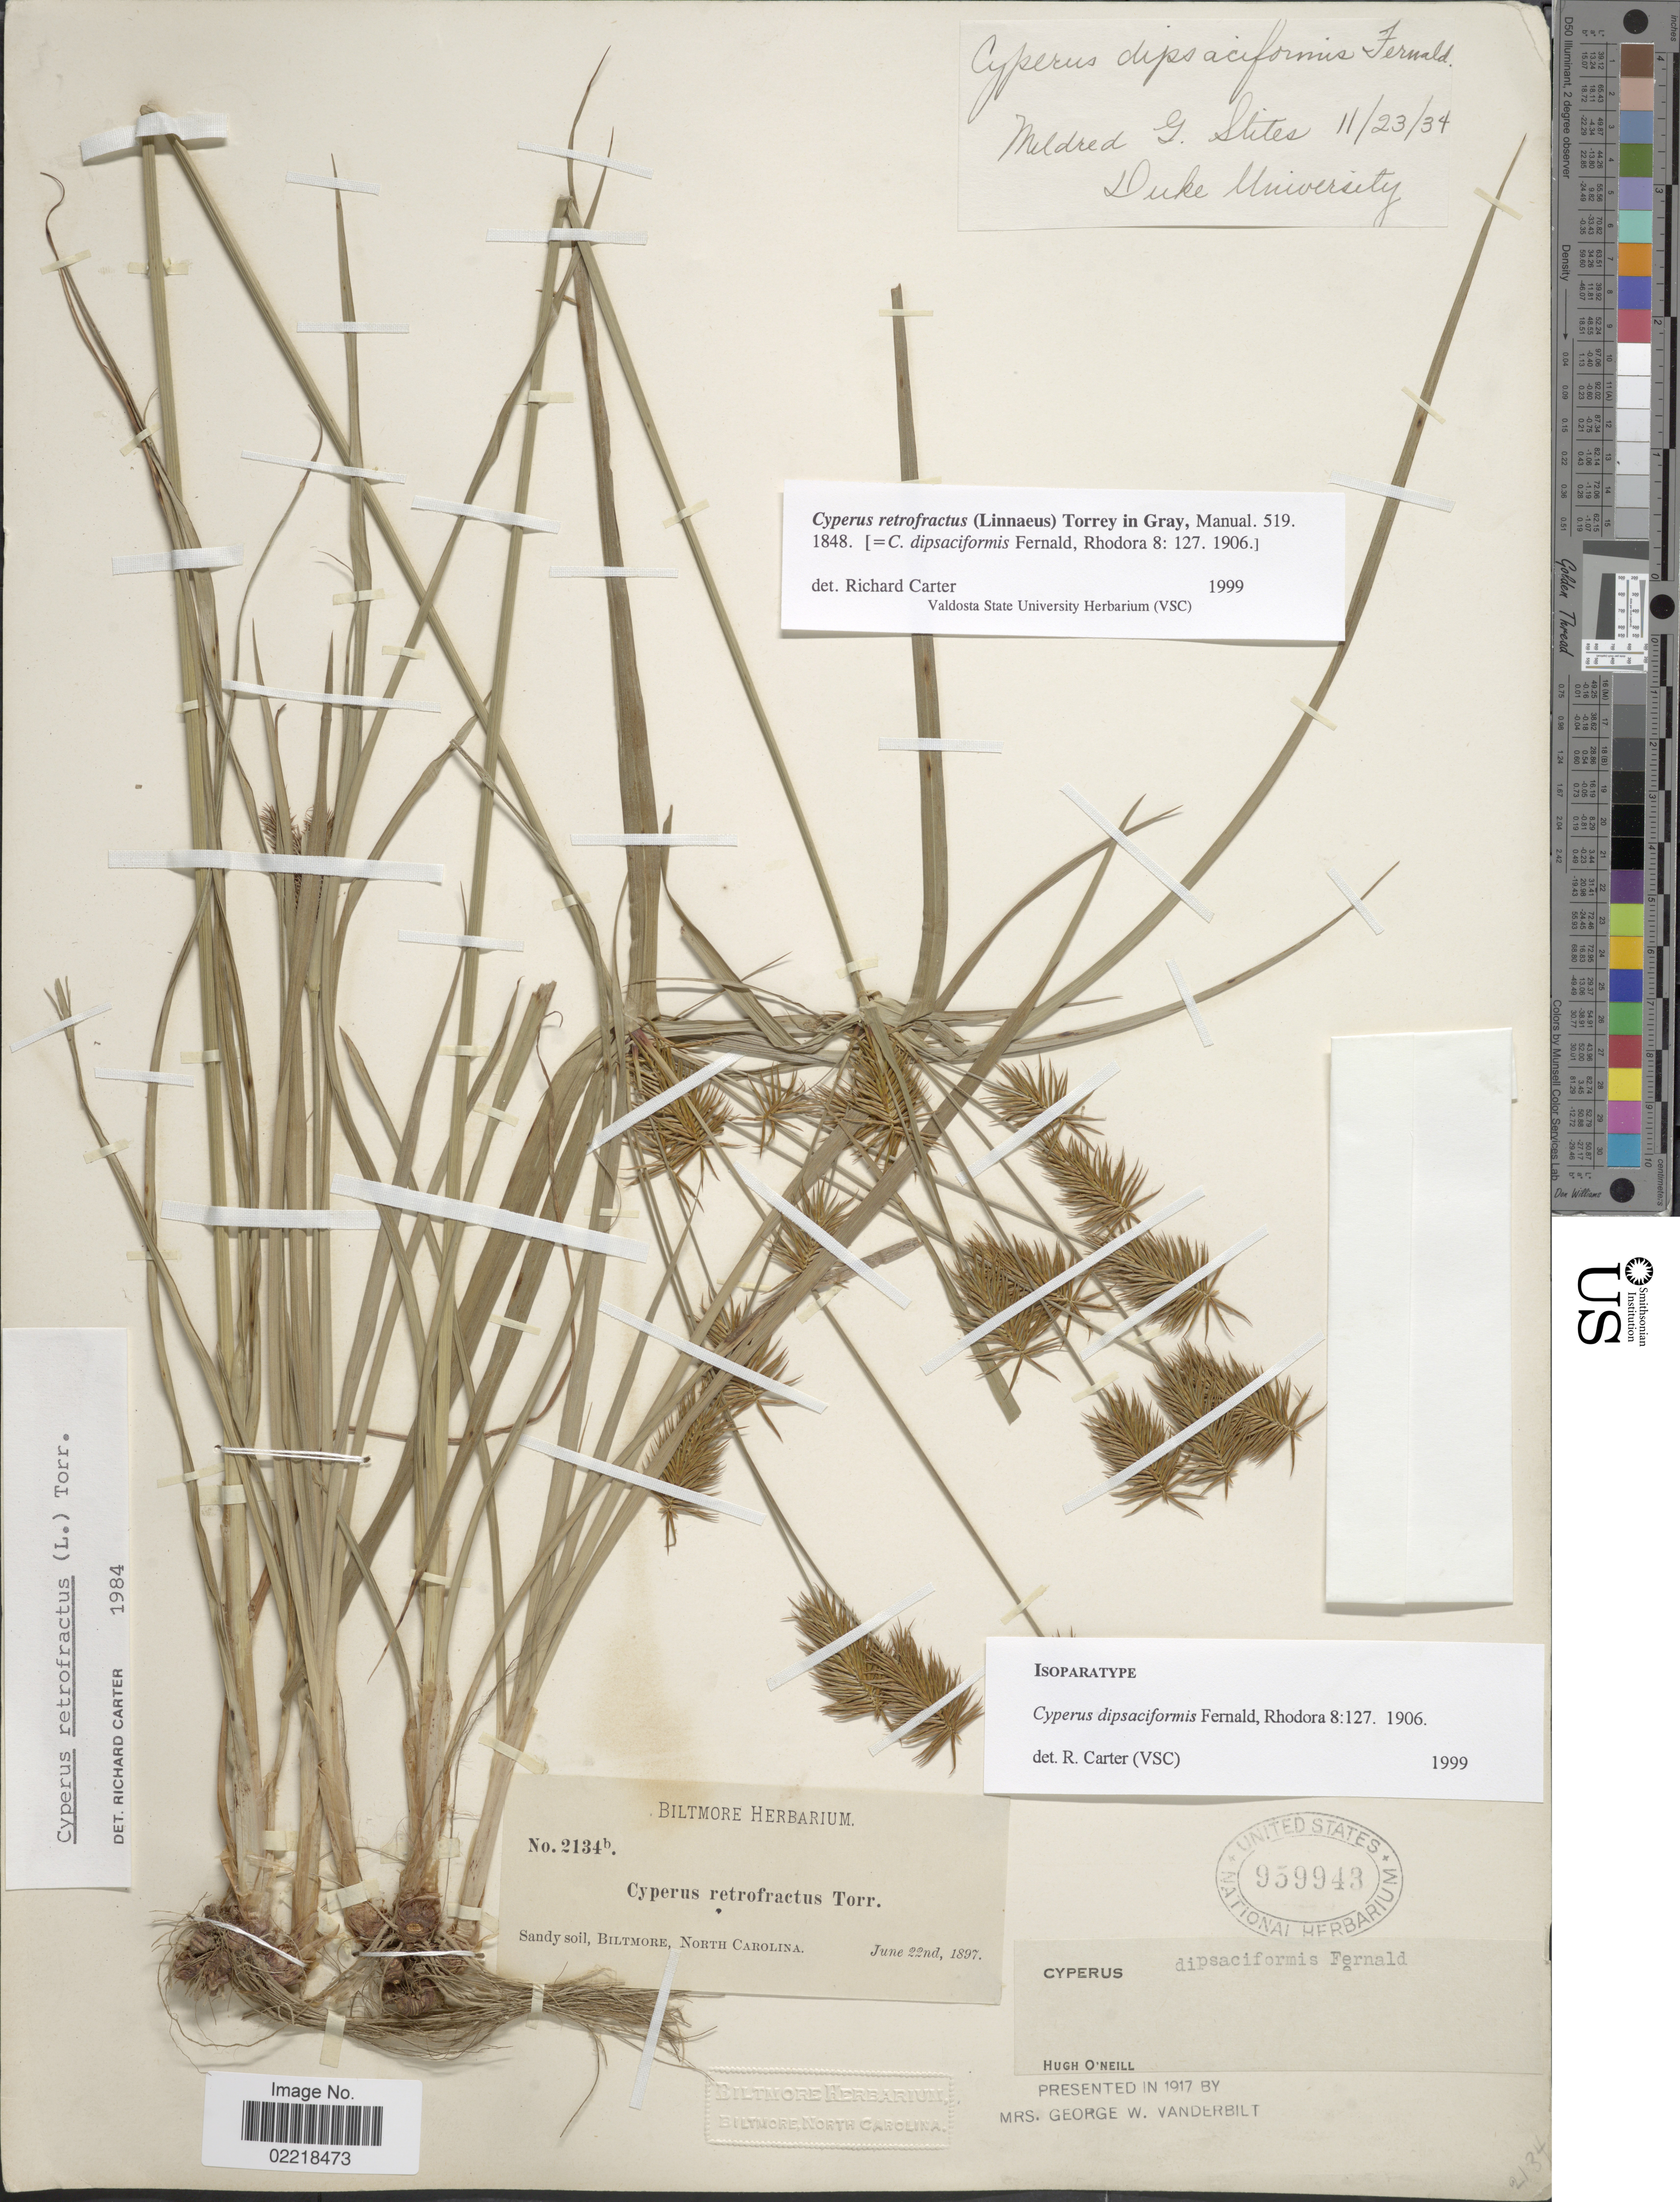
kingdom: Plantae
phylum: Tracheophyta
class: Liliopsida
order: Poales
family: Cyperaceae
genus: Cyperus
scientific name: Cyperus retrofractus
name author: (L.) Torr.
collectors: ex herb. Biltmore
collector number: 2134b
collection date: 1897-06-22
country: United States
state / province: North Carolina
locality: Sandy soil, Biltmore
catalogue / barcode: US 959943